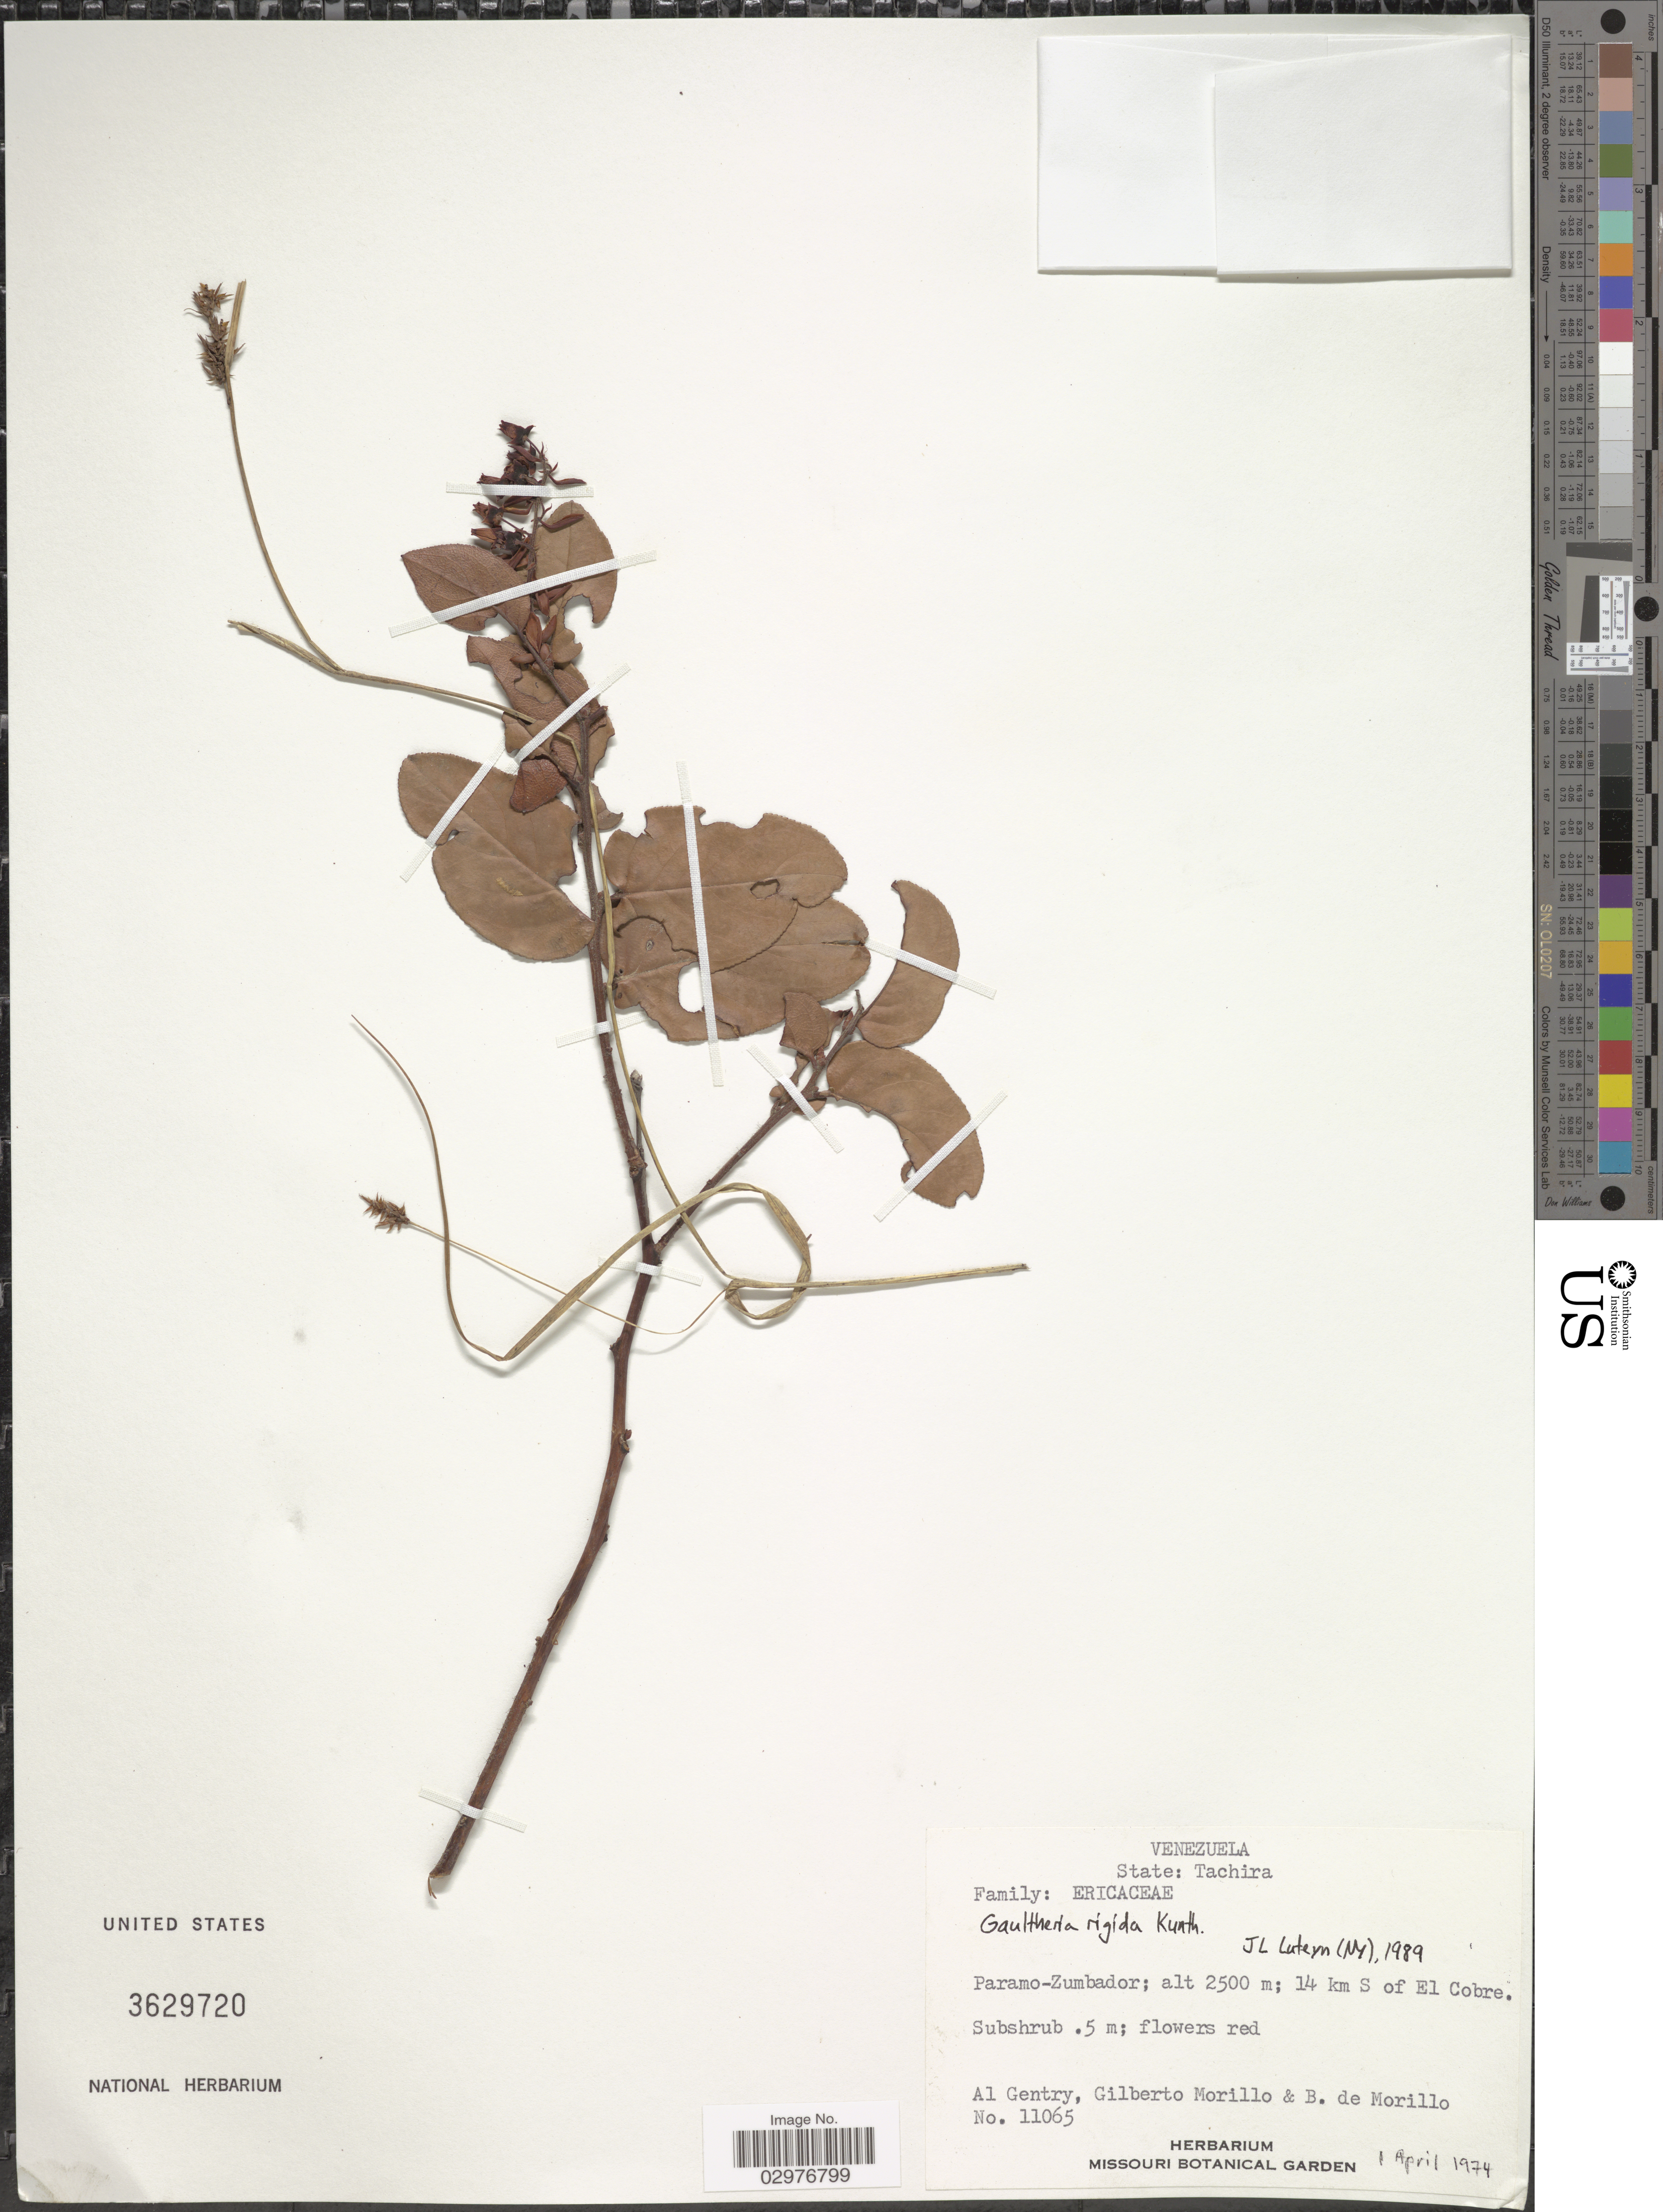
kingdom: Plantae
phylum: Tracheophyta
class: Magnoliopsida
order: Ericales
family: Ericaceae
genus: Gaultheria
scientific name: Gaultheria rigida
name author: Kunth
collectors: A. H. Gentry, G. N. Morillo & B. Morillo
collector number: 11065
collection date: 1974-04-01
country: Venezuela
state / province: Tachira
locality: Paramo-Zumbador; 14 km S of El Cobre.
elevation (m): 2500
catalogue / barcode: US 3629720